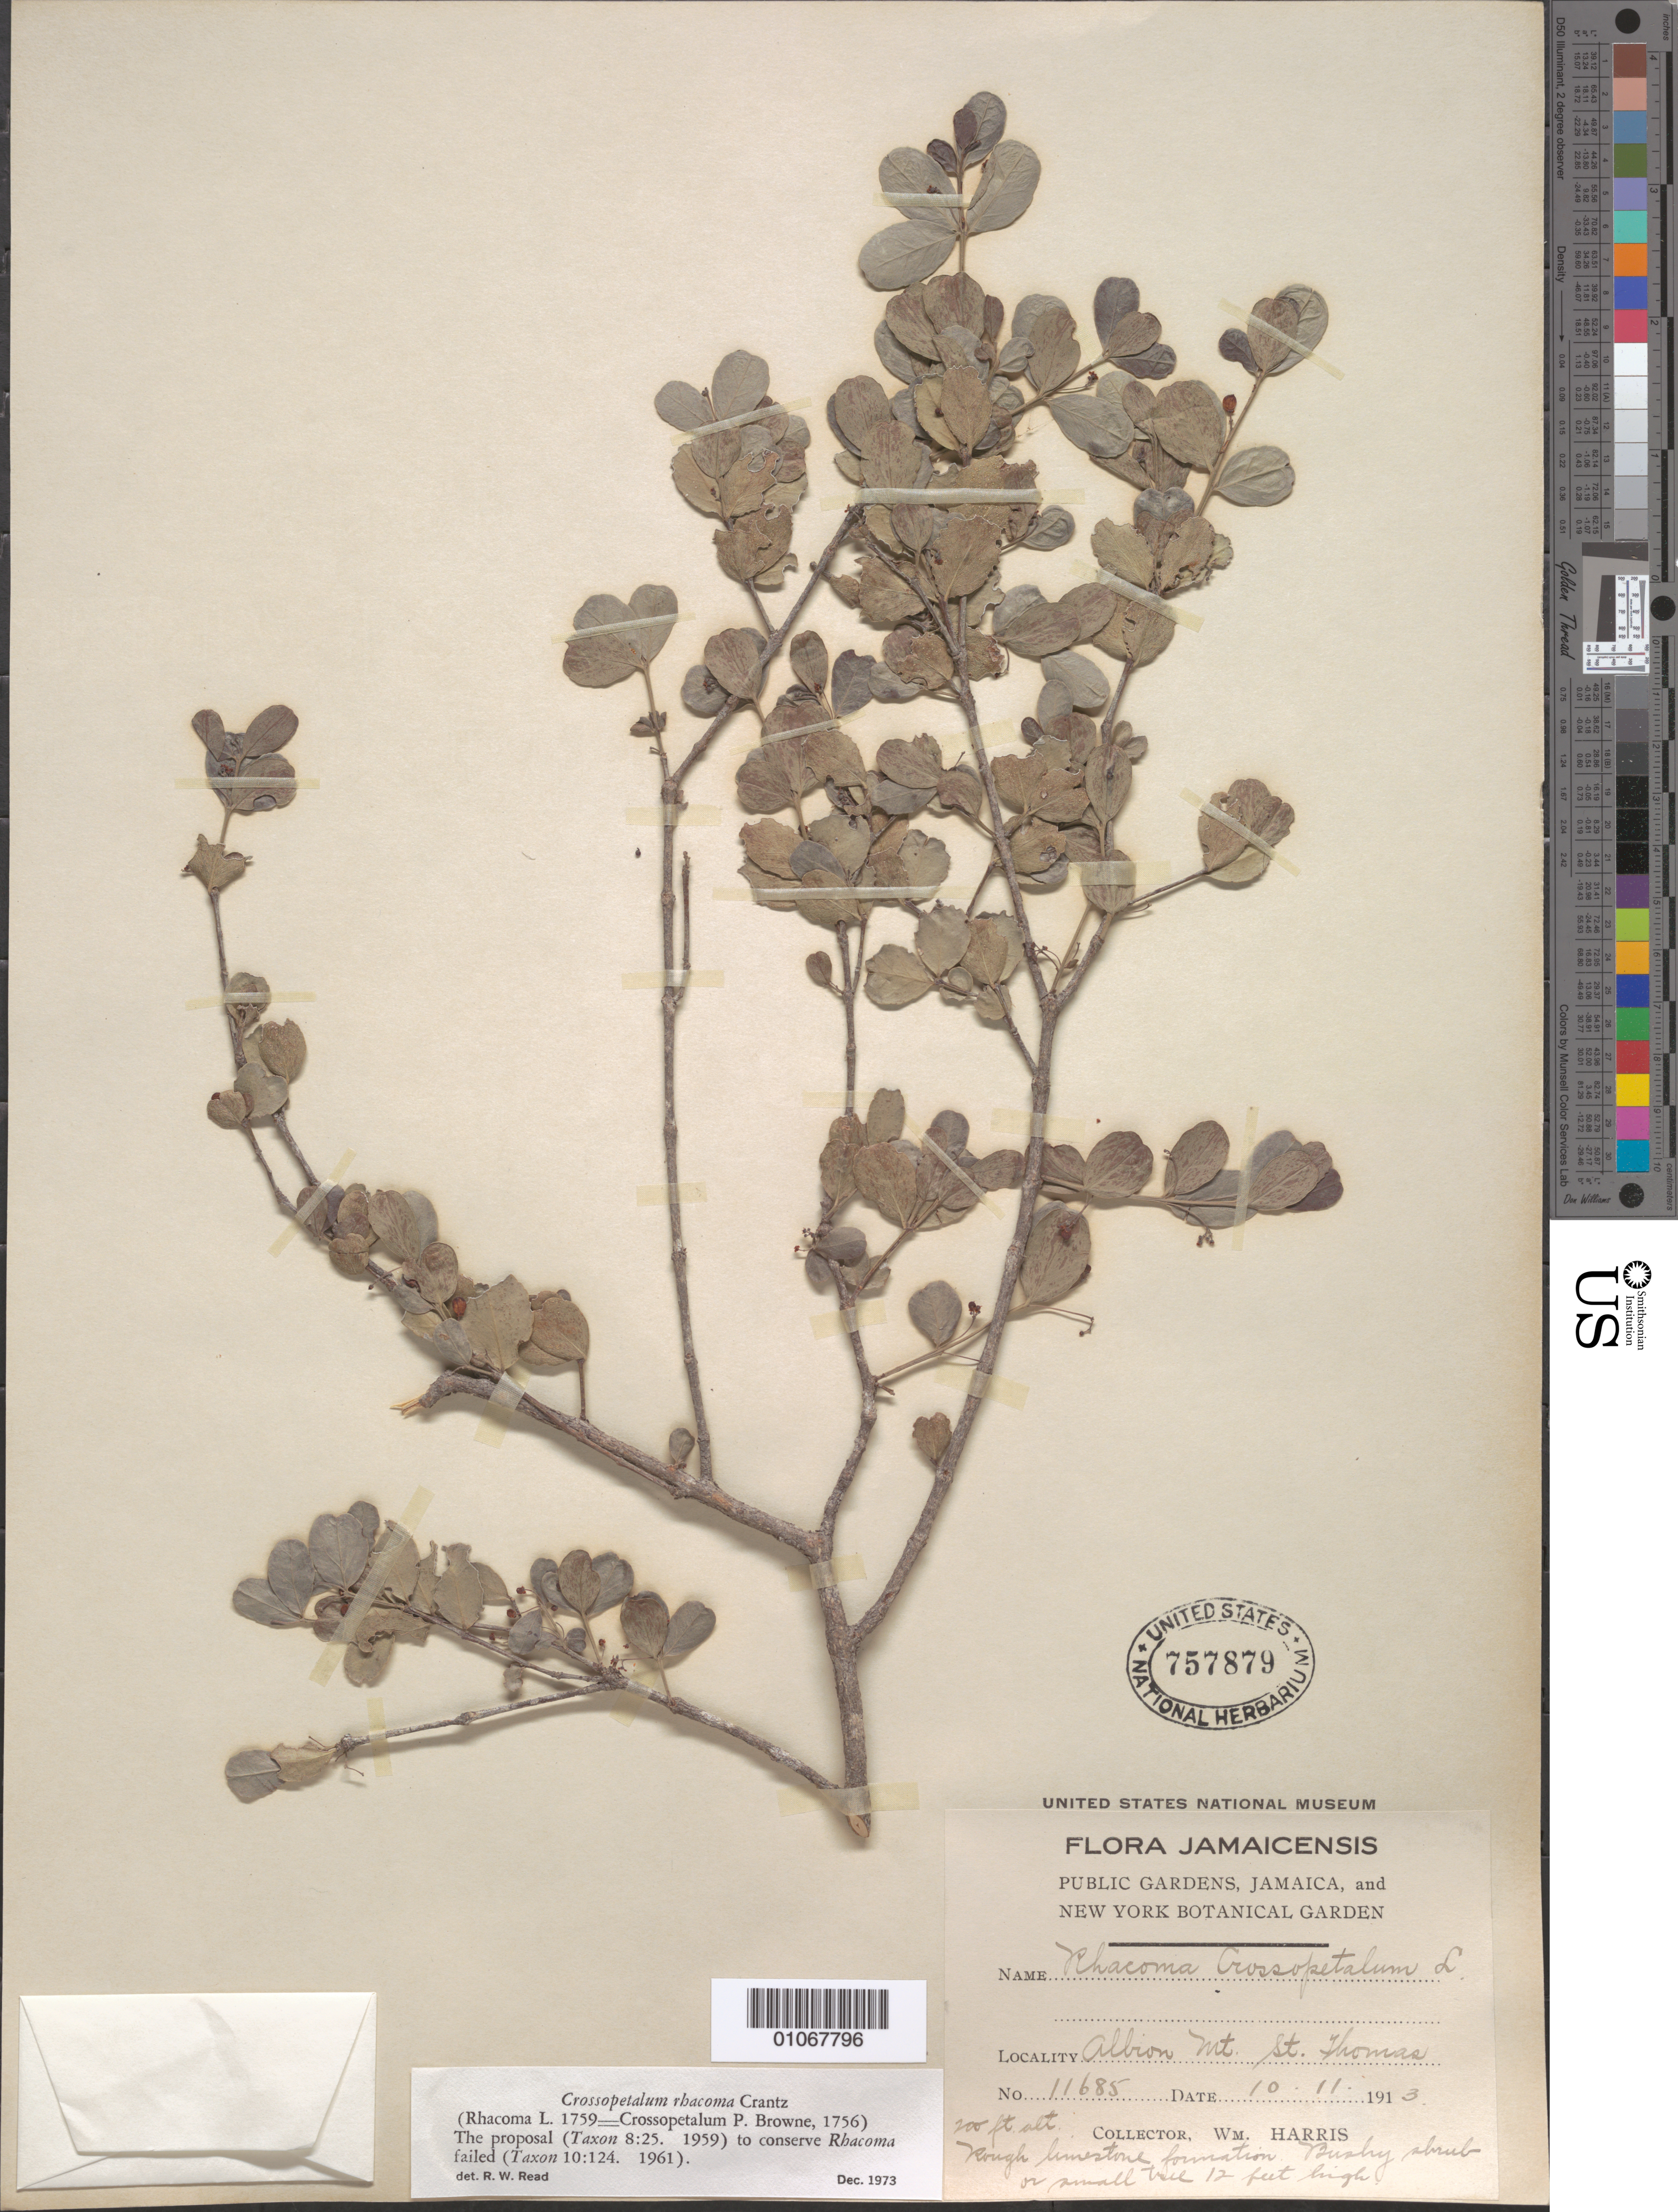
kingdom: Plantae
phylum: Tracheophyta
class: Magnoliopsida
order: Celastrales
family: Celastraceae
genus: Crossopetalum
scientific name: Crossopetalum rhacoma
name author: Crantz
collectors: W. Harris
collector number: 11685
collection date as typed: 10 Nov 1913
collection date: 1913-11-10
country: Jamaica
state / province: Saint Thomas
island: Jamaica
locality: Rough limestone formation, bushy shrub or small tree 12 ft. high.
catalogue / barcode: US 757879